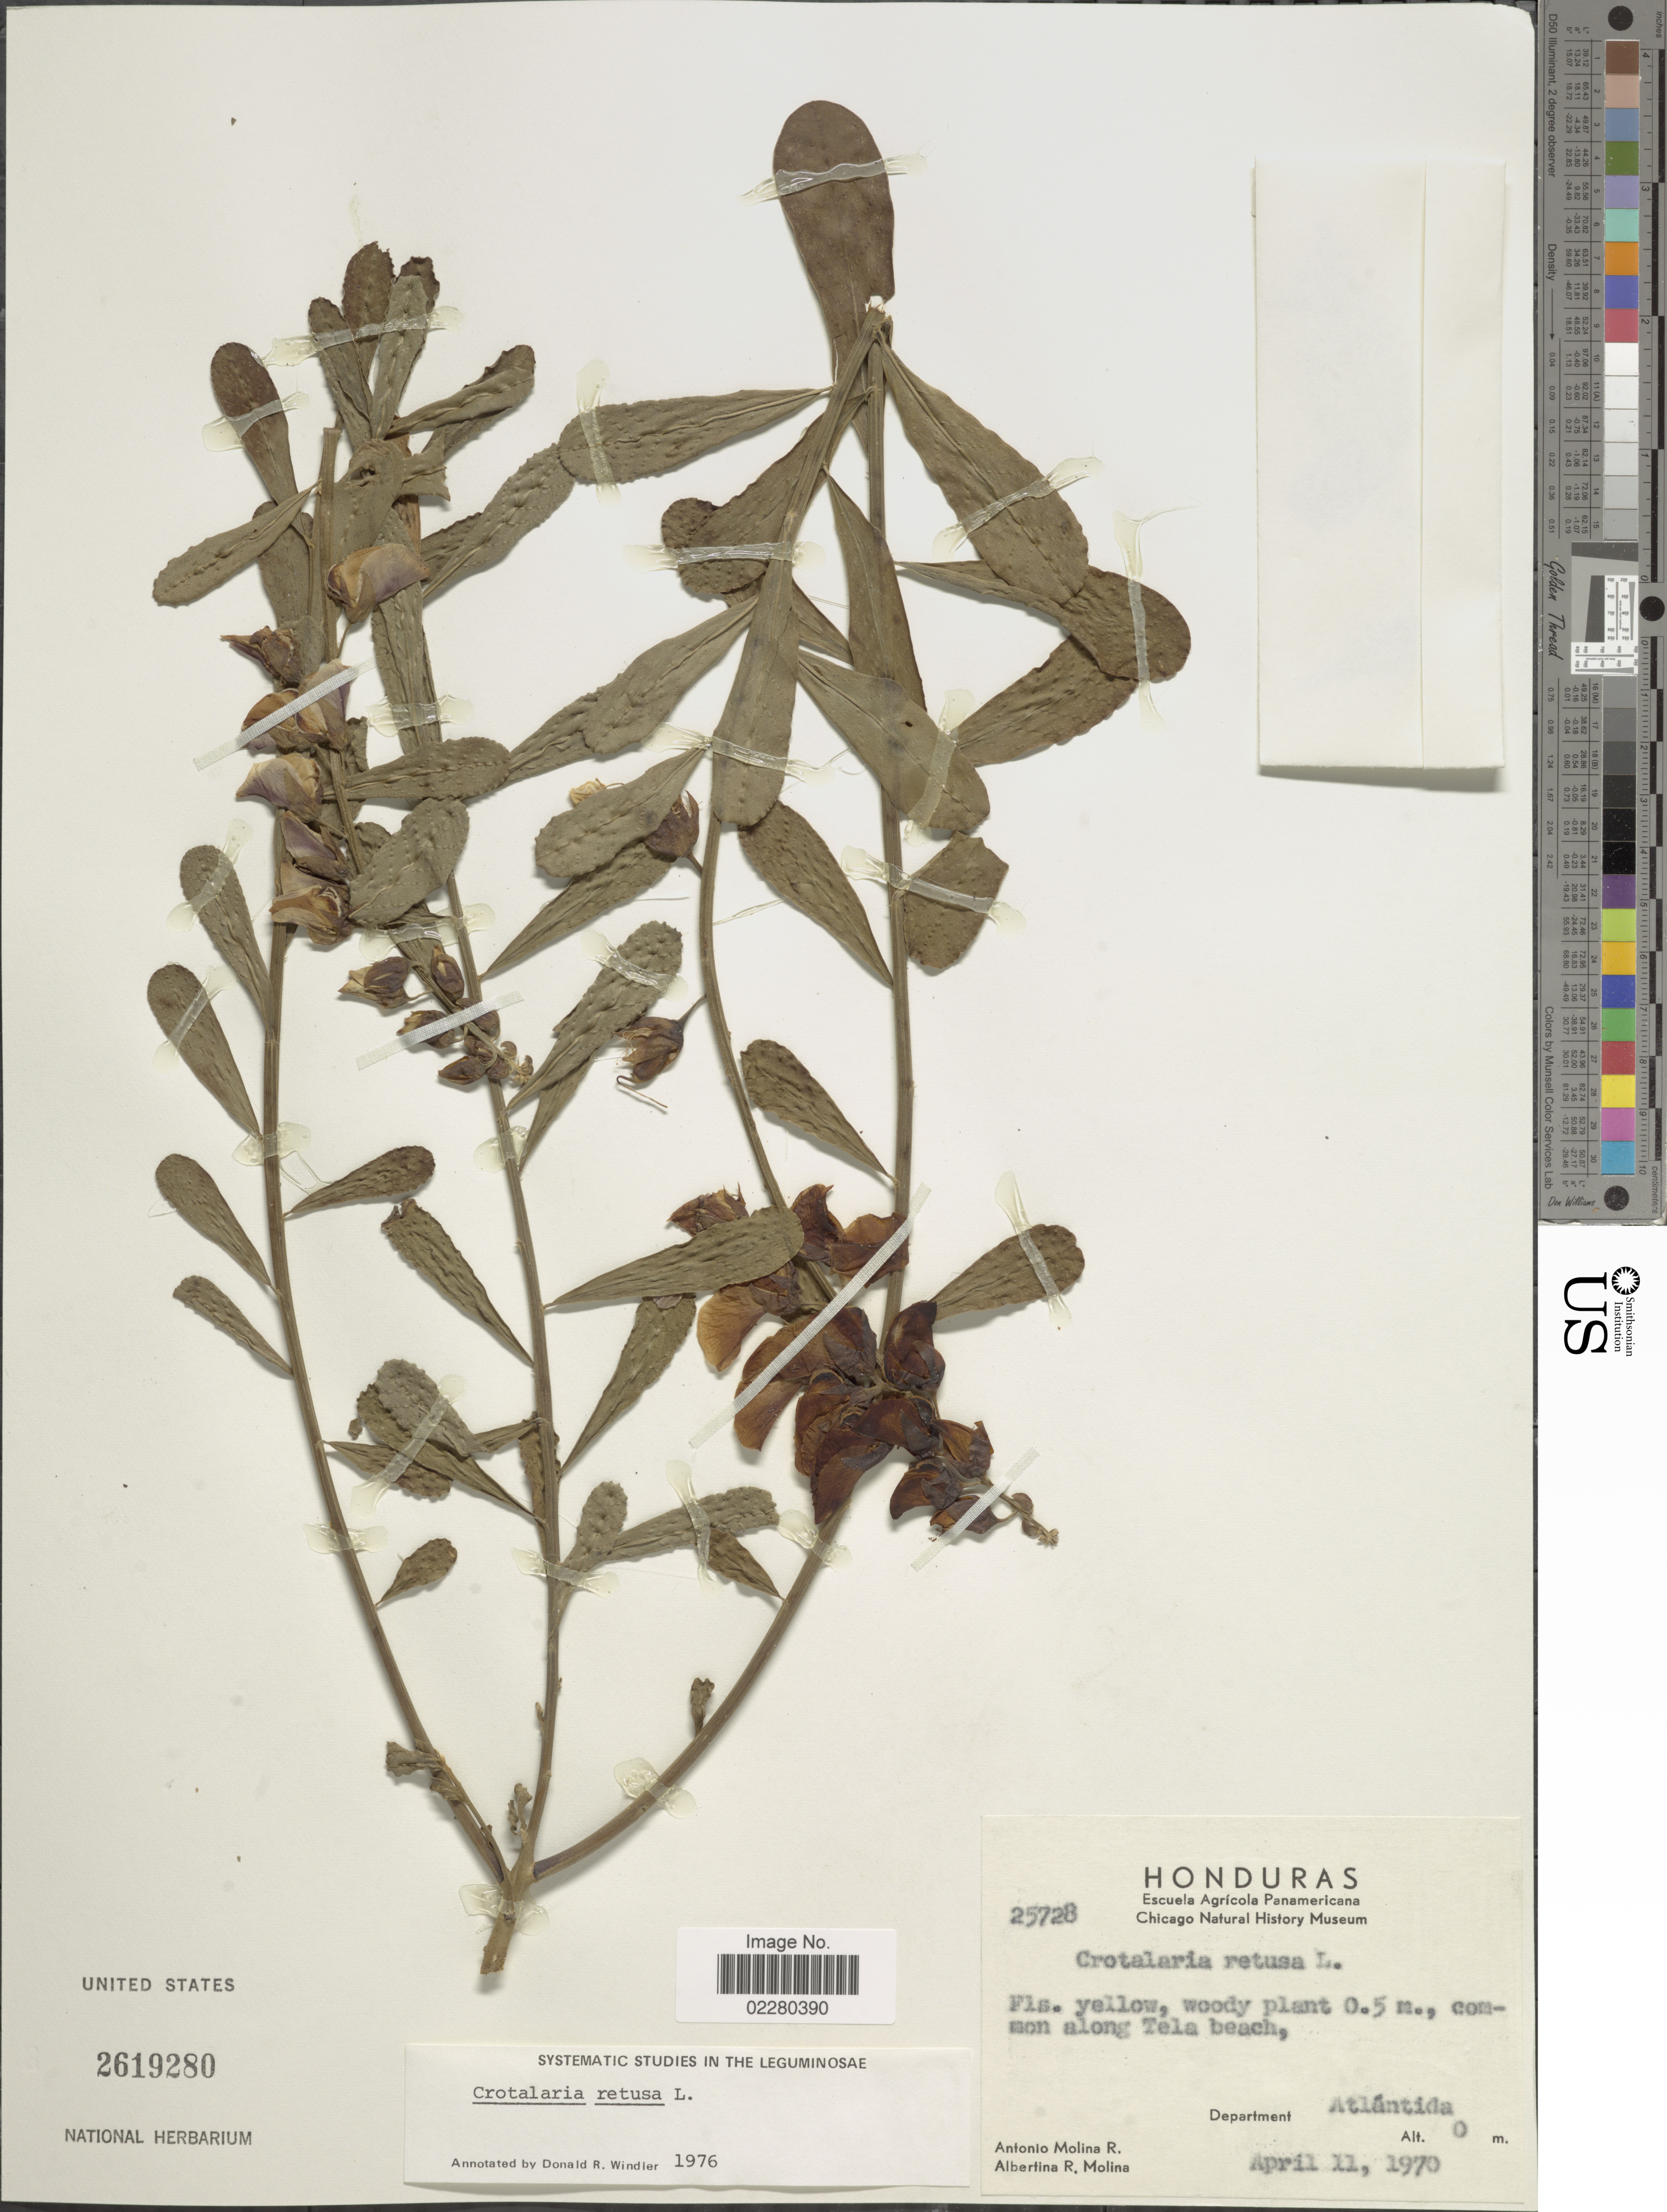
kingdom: Plantae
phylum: Tracheophyta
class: Magnoliopsida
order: Fabales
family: Fabaceae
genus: Crotalaria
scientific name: Crotalaria retusa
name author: L.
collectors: A. Molina R. & A. R. Molina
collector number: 25728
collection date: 1970-04-11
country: Honduras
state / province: Atlántida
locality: Common along Tela beach, Department Atlántida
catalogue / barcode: US 2619280